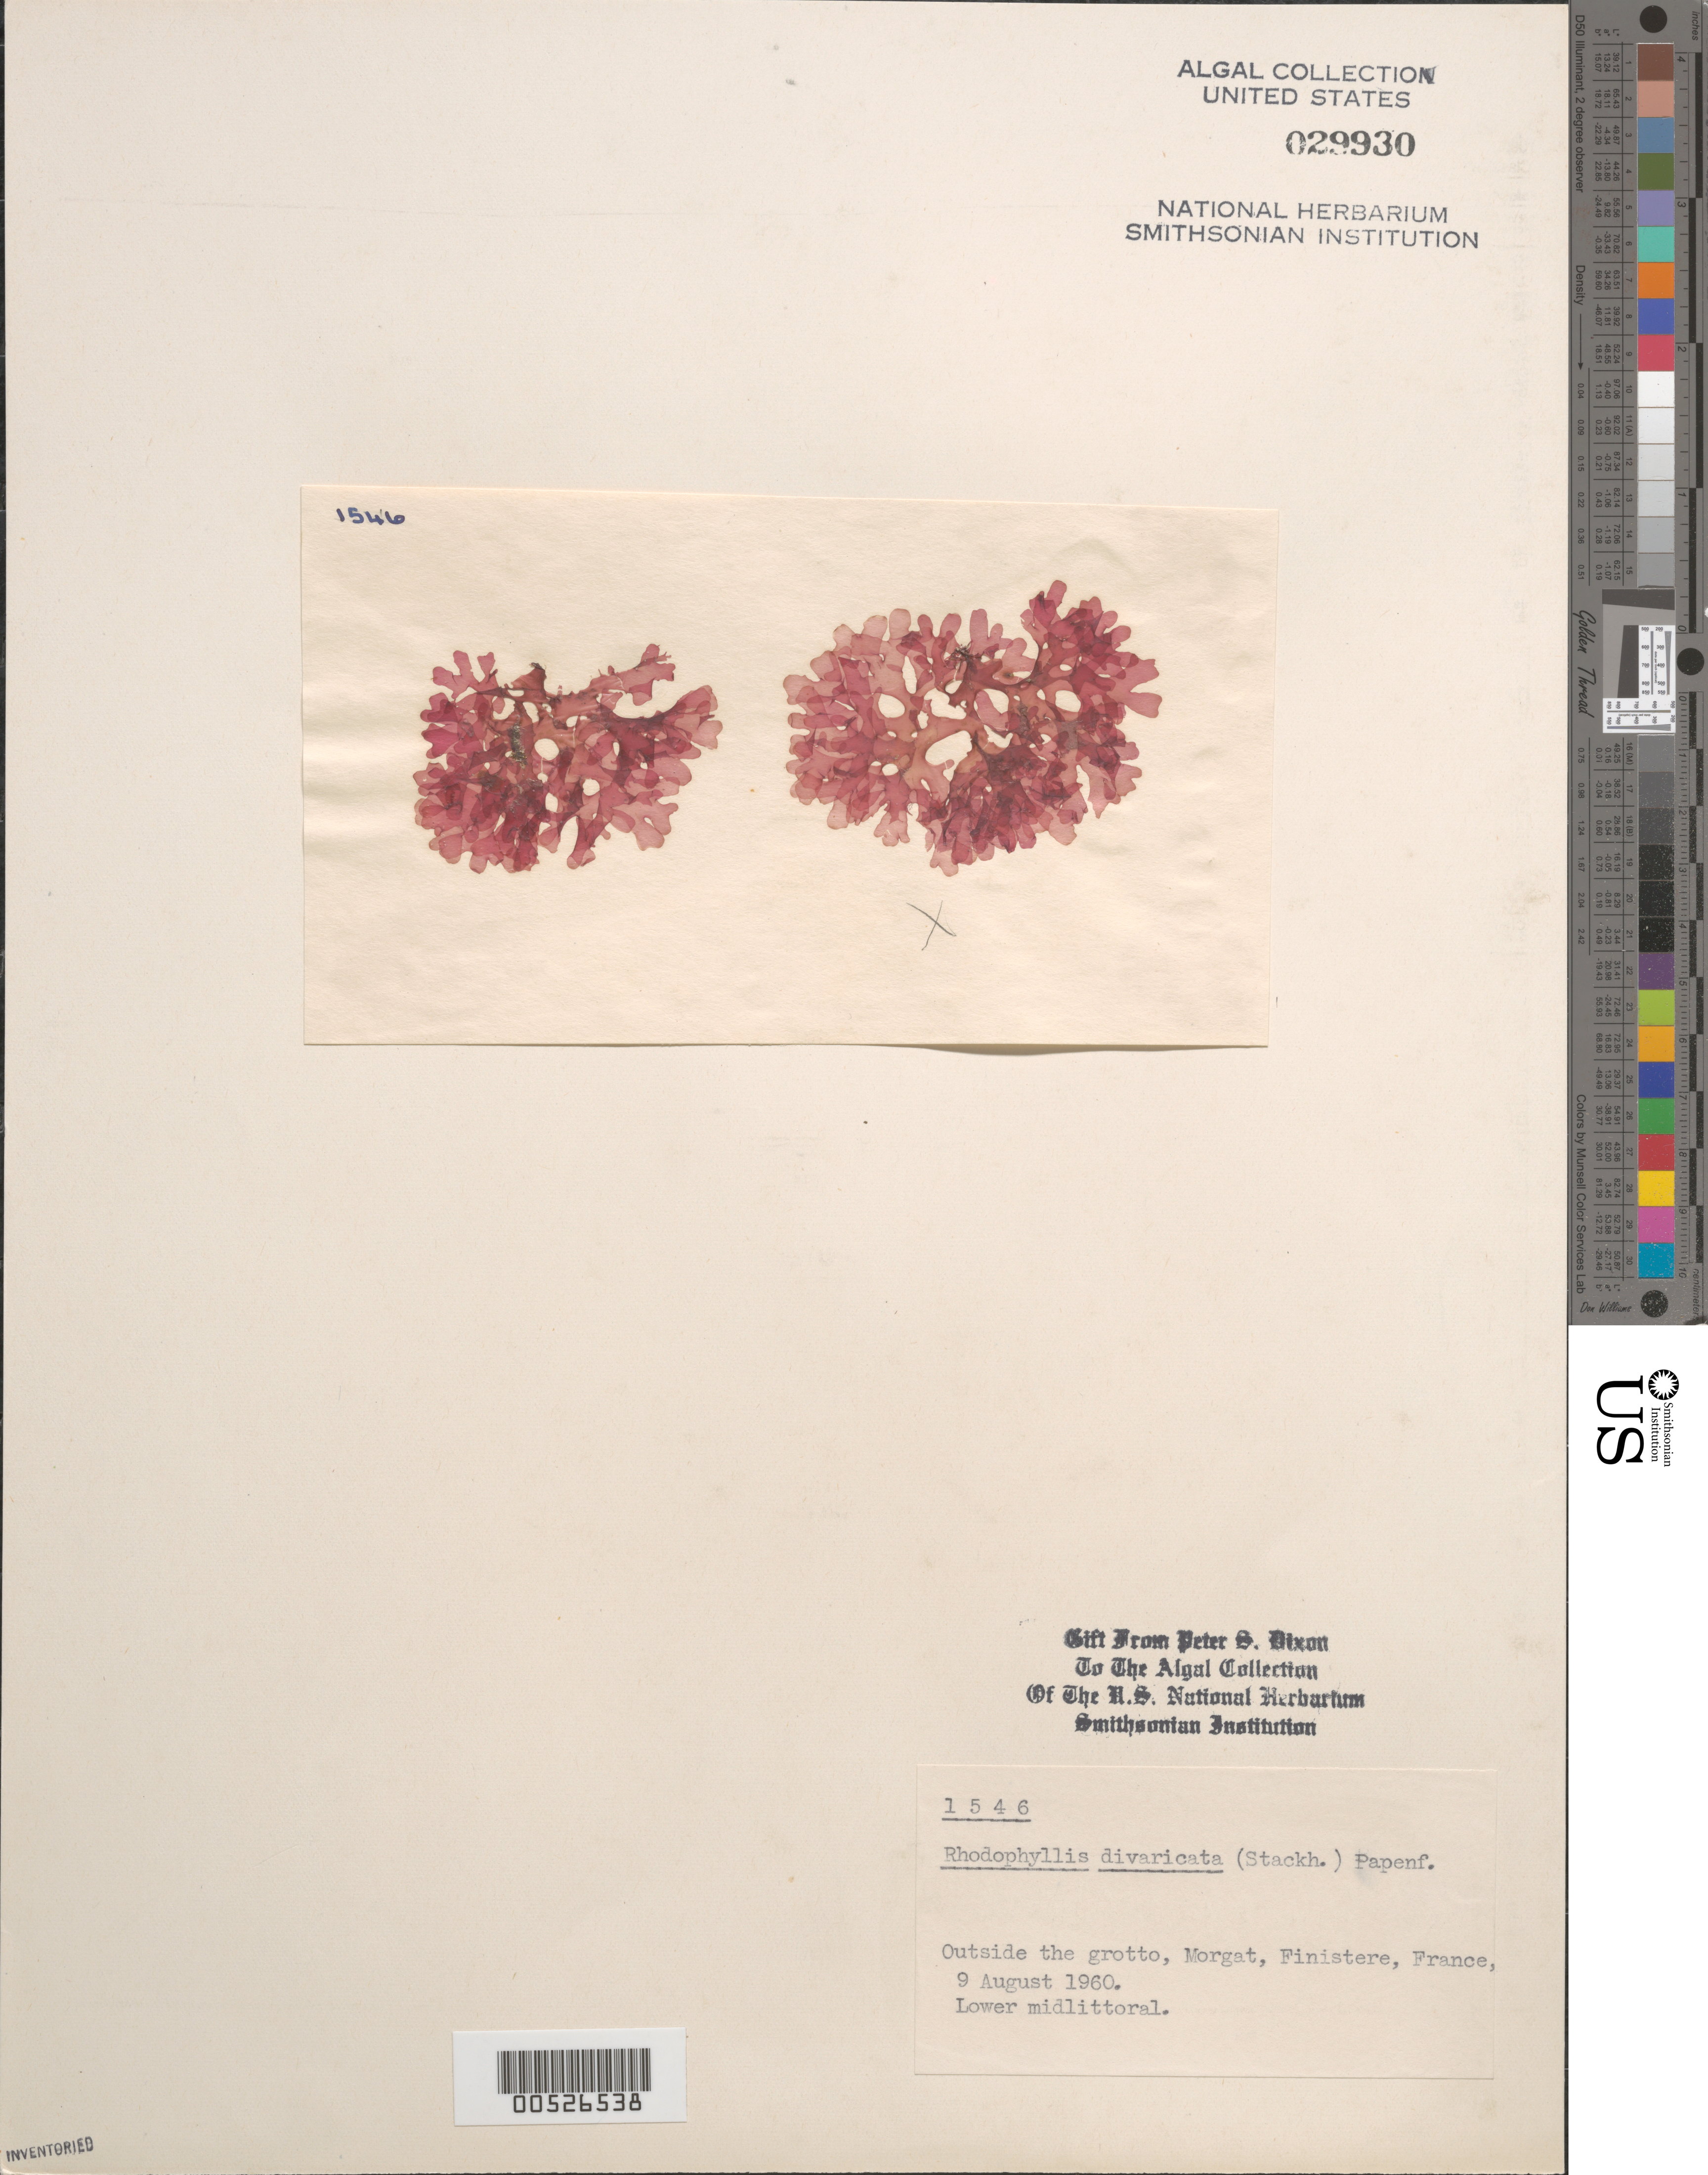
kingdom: Plantae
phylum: Rhodophyta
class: Florideophyceae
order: Gigartinales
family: Cystocloniaceae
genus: Rhodophyllis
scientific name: Rhodophyllis divaricata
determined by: Dixon, P. S.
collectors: P. S. Dixon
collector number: PSD 1546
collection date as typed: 09 Aug 1960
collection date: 1960-08-09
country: France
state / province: Bretagne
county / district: Finistère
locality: Morgat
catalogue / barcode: US 29930